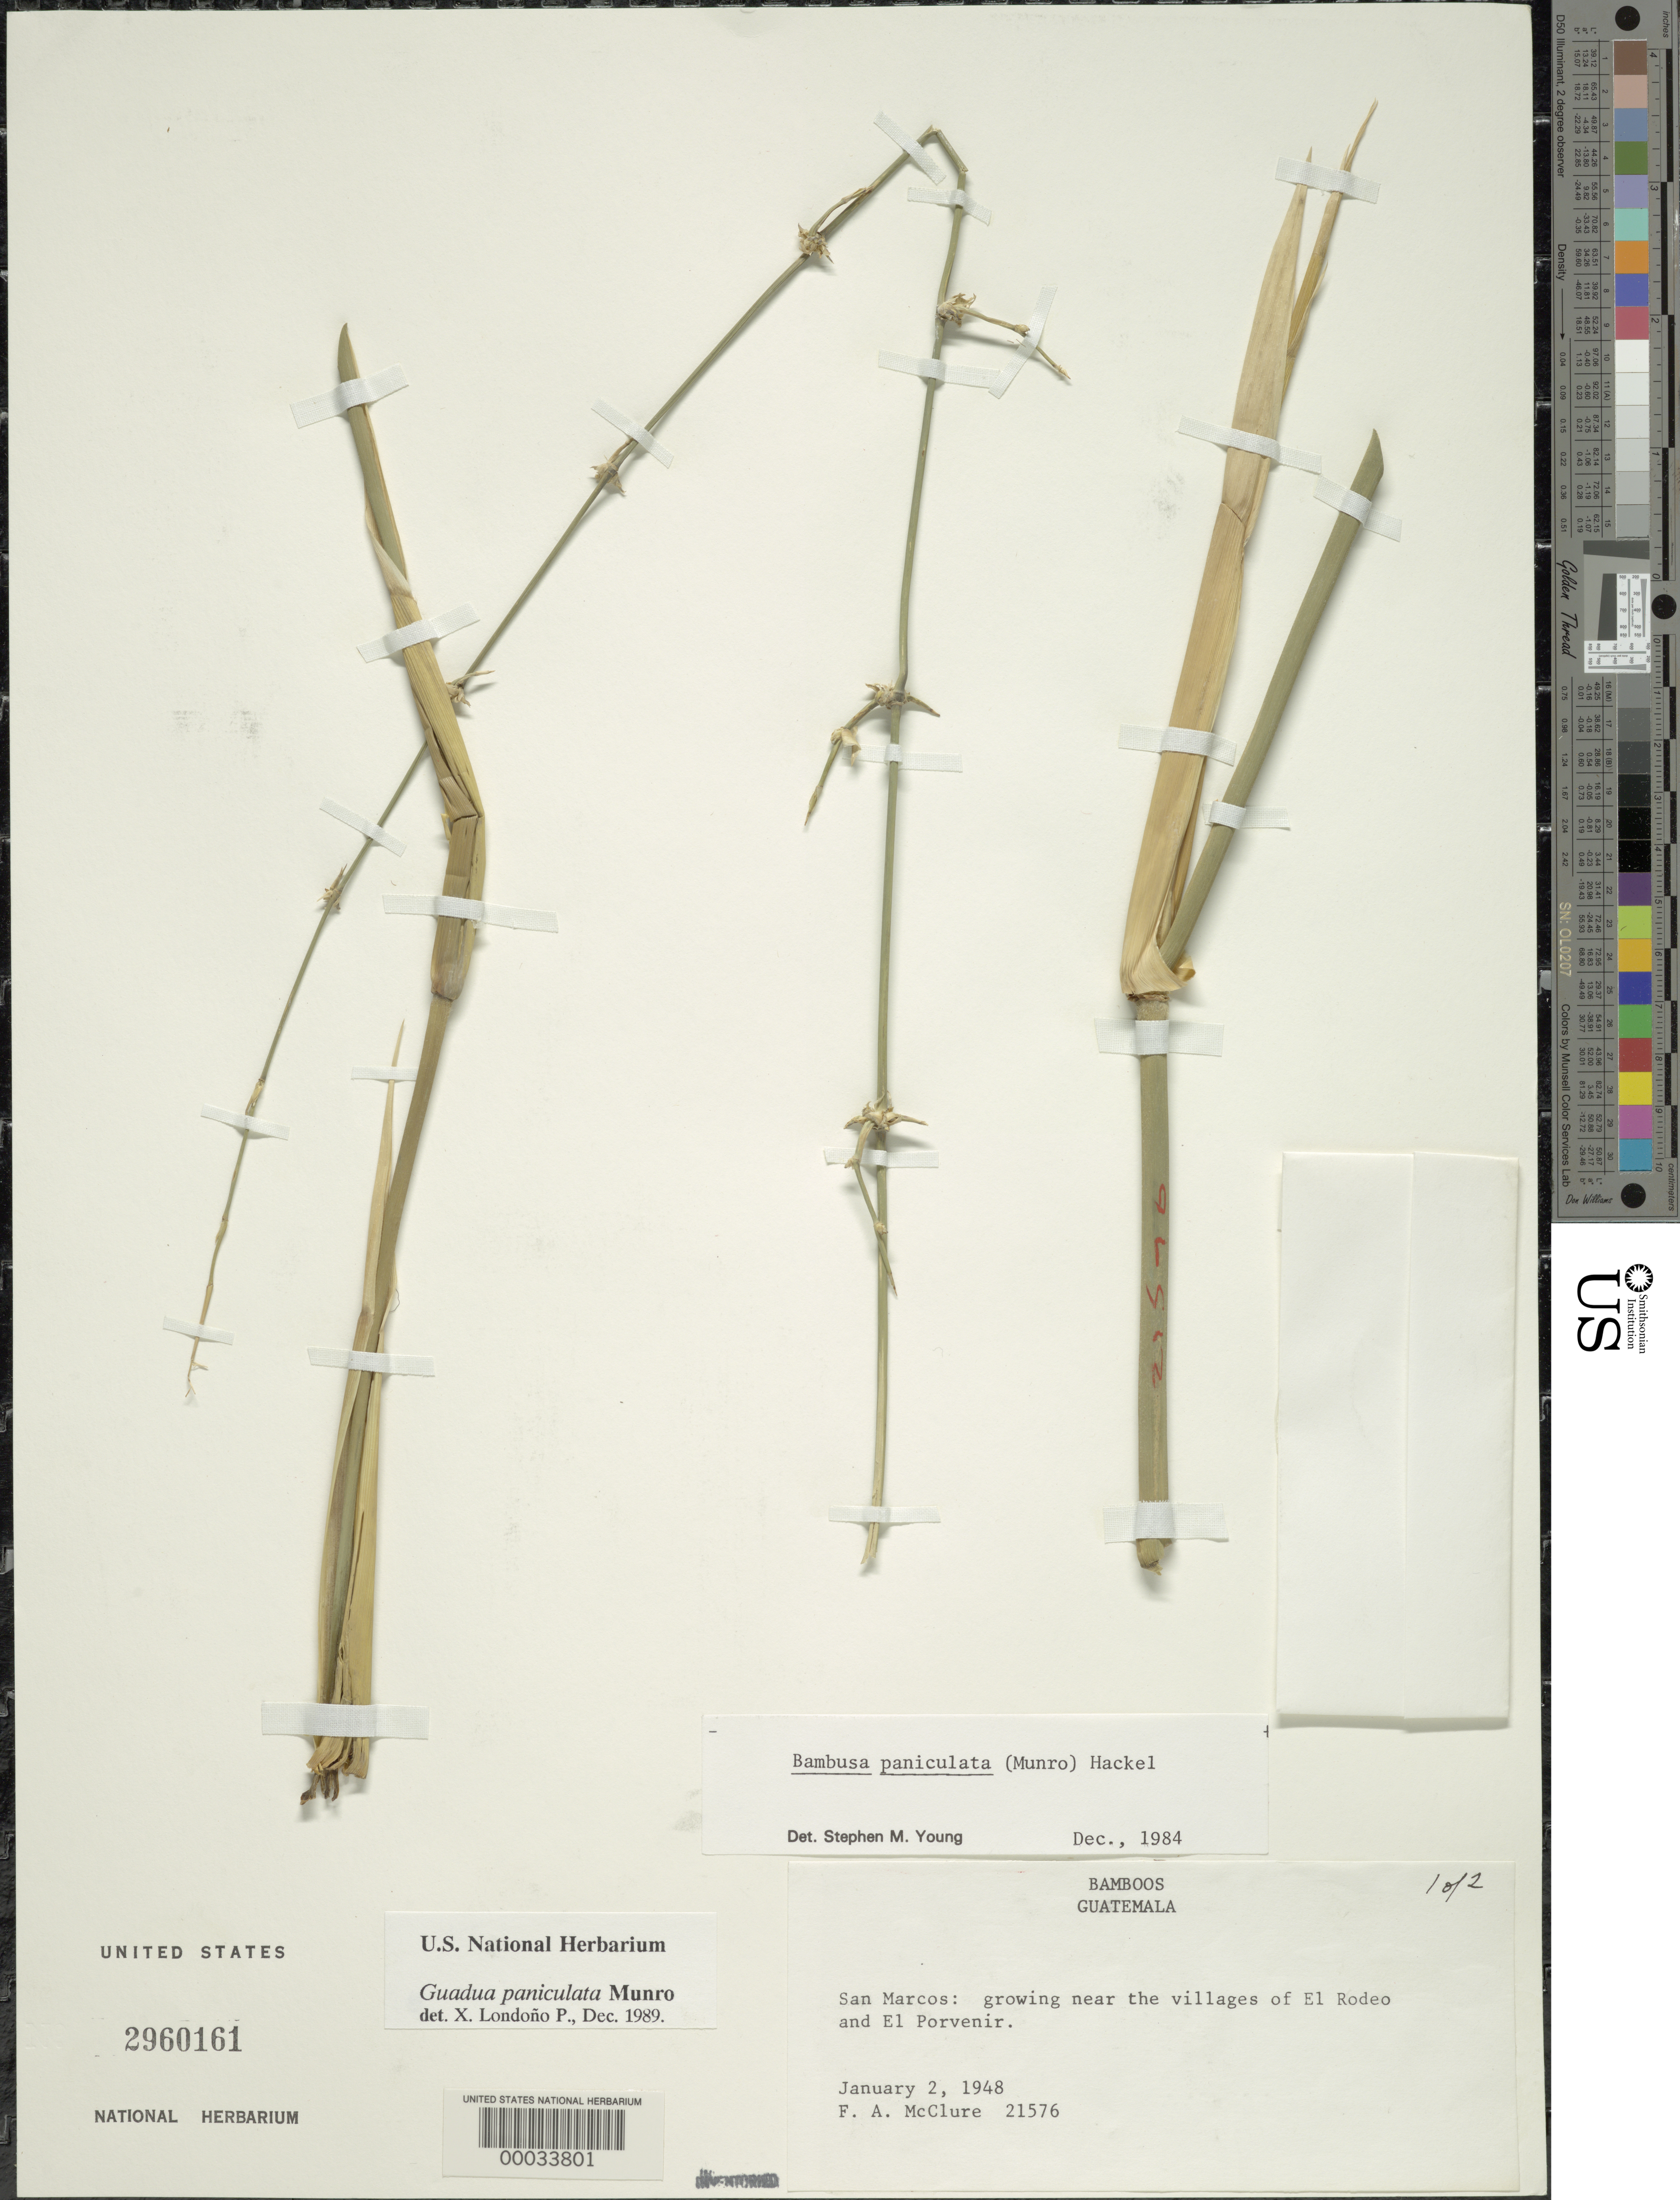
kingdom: Plantae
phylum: Tracheophyta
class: Liliopsida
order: Poales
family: Poaceae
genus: Guadua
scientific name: Guadua paniculata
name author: Munro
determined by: McMurchie, Elizabeth, (UNITED STATES)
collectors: F. A. McClure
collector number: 21576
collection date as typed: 02 Jan 1948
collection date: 1948-01-02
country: Guatemala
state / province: San Marcos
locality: Near the El Rodeo and El Porvenir villages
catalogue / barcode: US 2960161